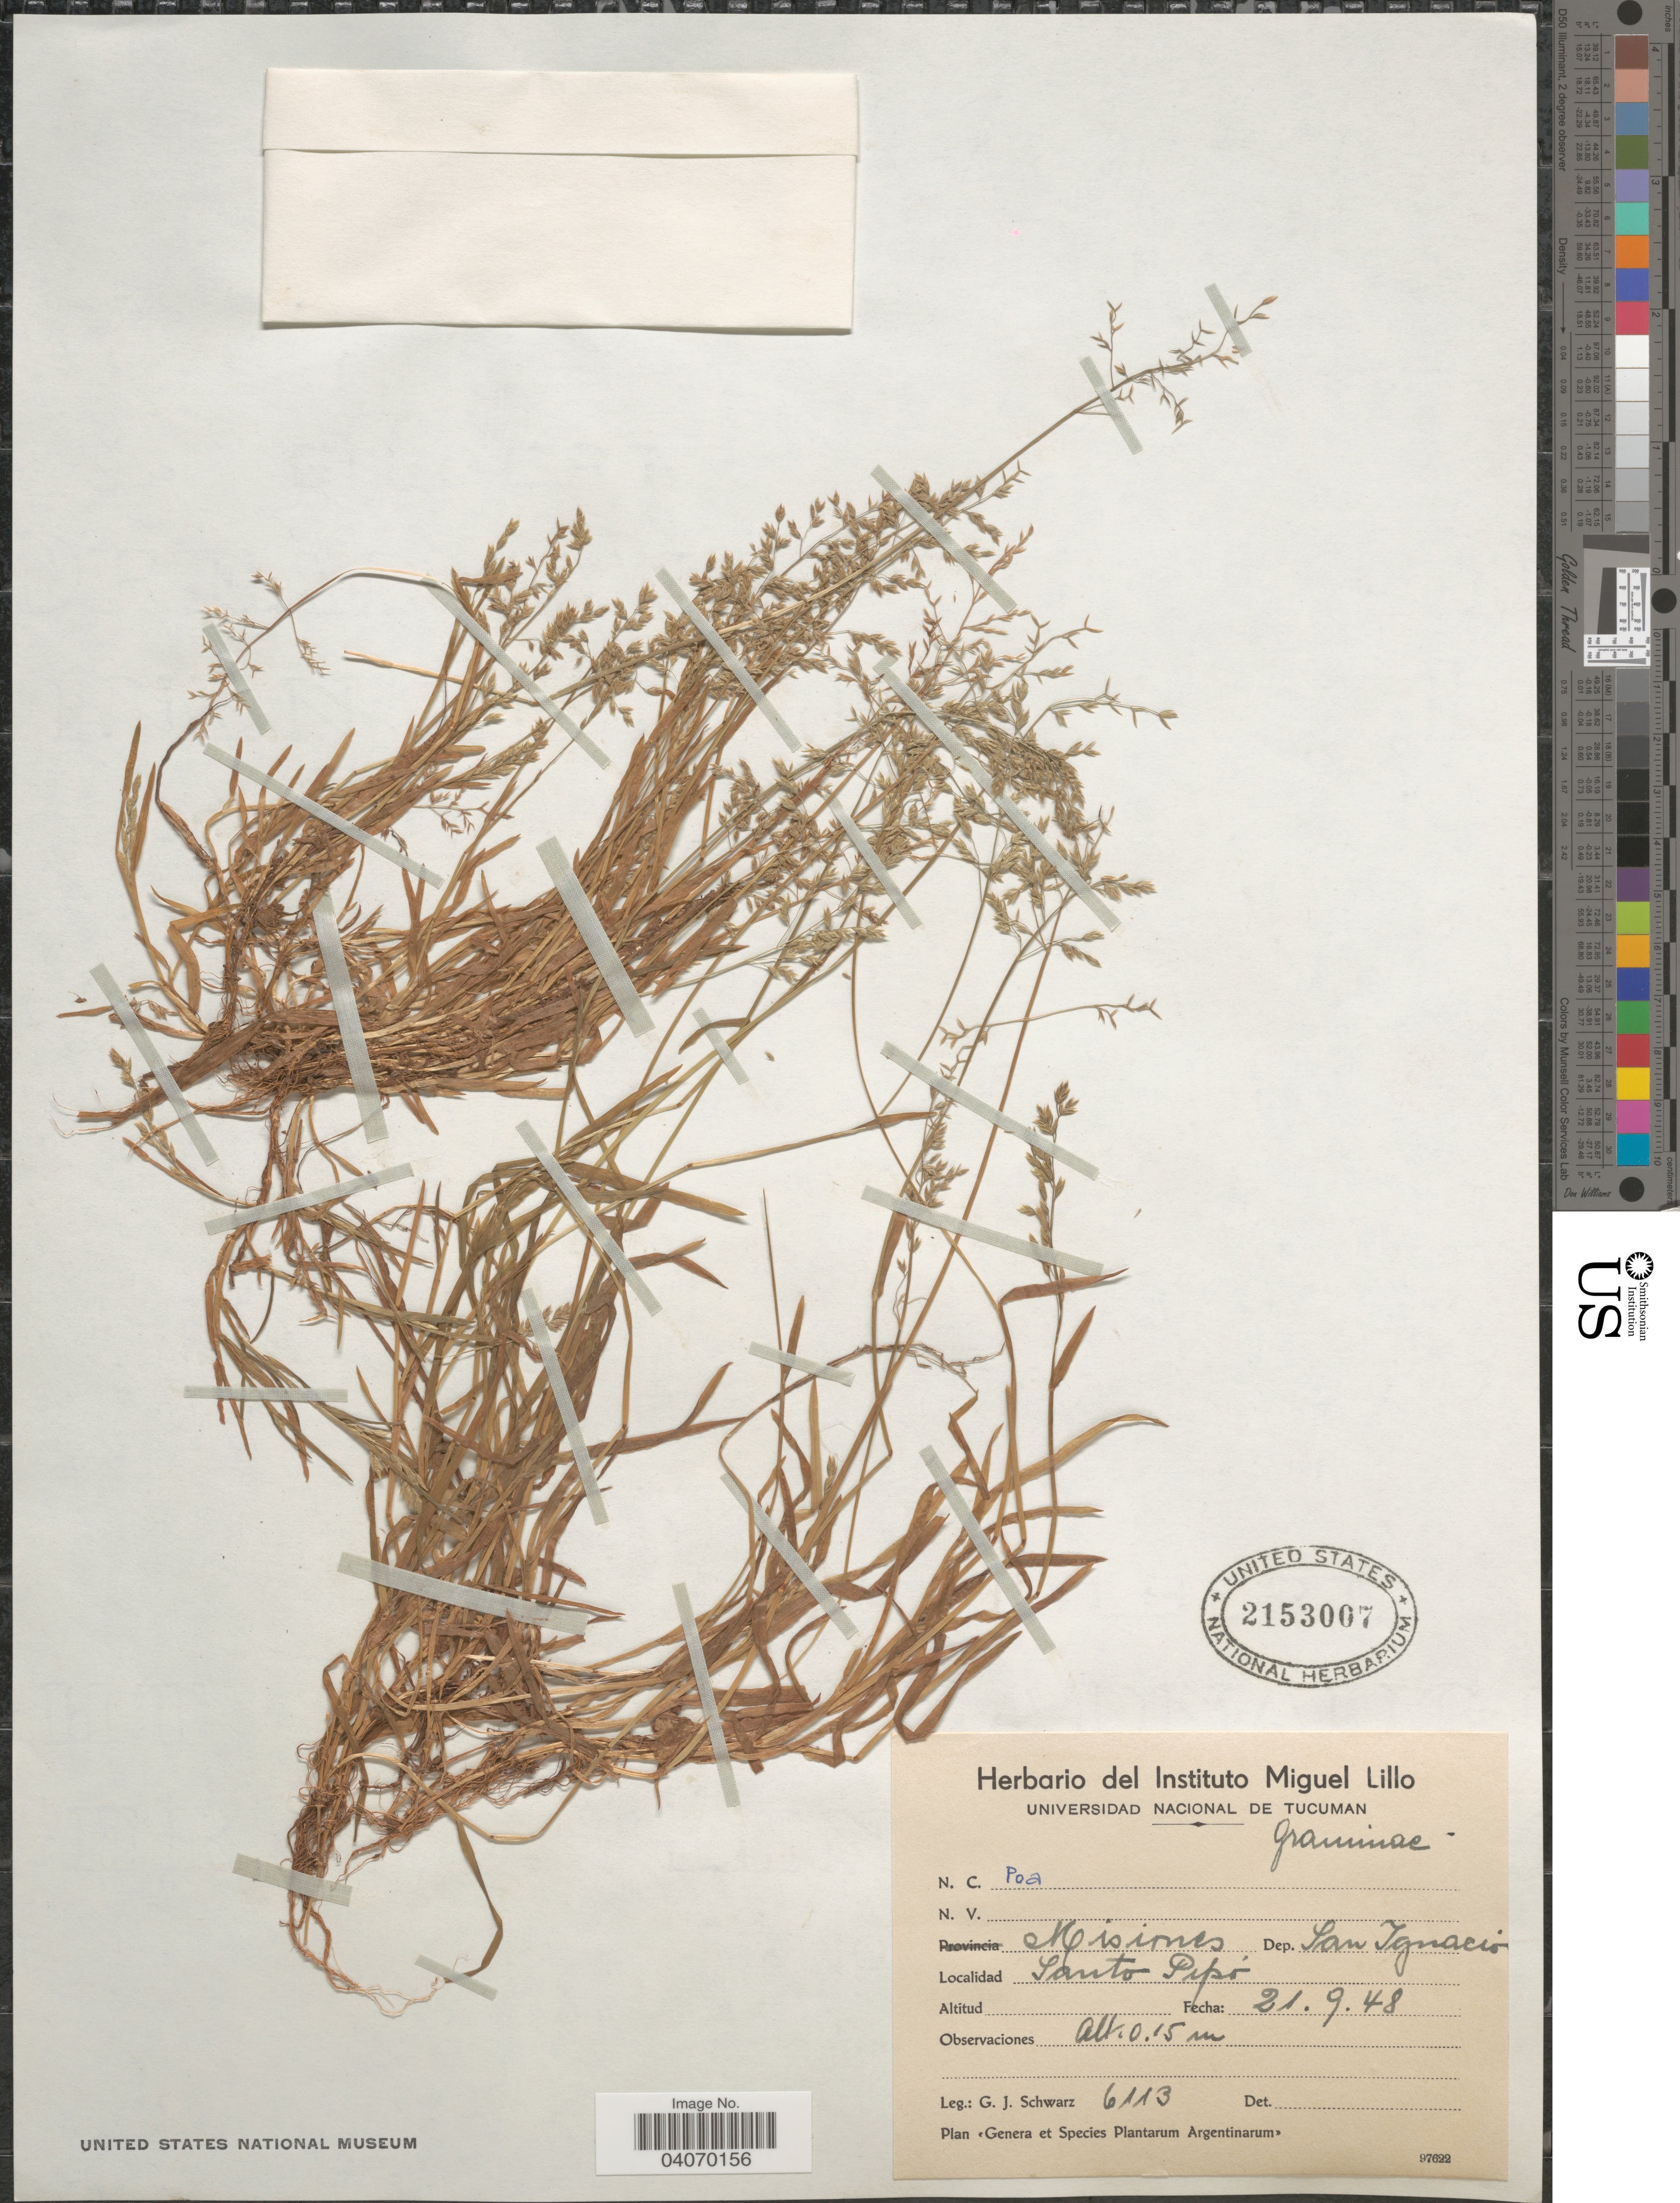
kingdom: Plantae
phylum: Tracheophyta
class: Liliopsida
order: Poales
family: Poaceae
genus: Poa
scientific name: Poa annua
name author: L.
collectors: G. J. Schwarz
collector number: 6113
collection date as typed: Transcribed d/m/y: 21/9/48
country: Argentina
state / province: Misiones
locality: Dep. San Ignacio. Santo Pipó.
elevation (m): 0.15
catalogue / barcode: US 2153007